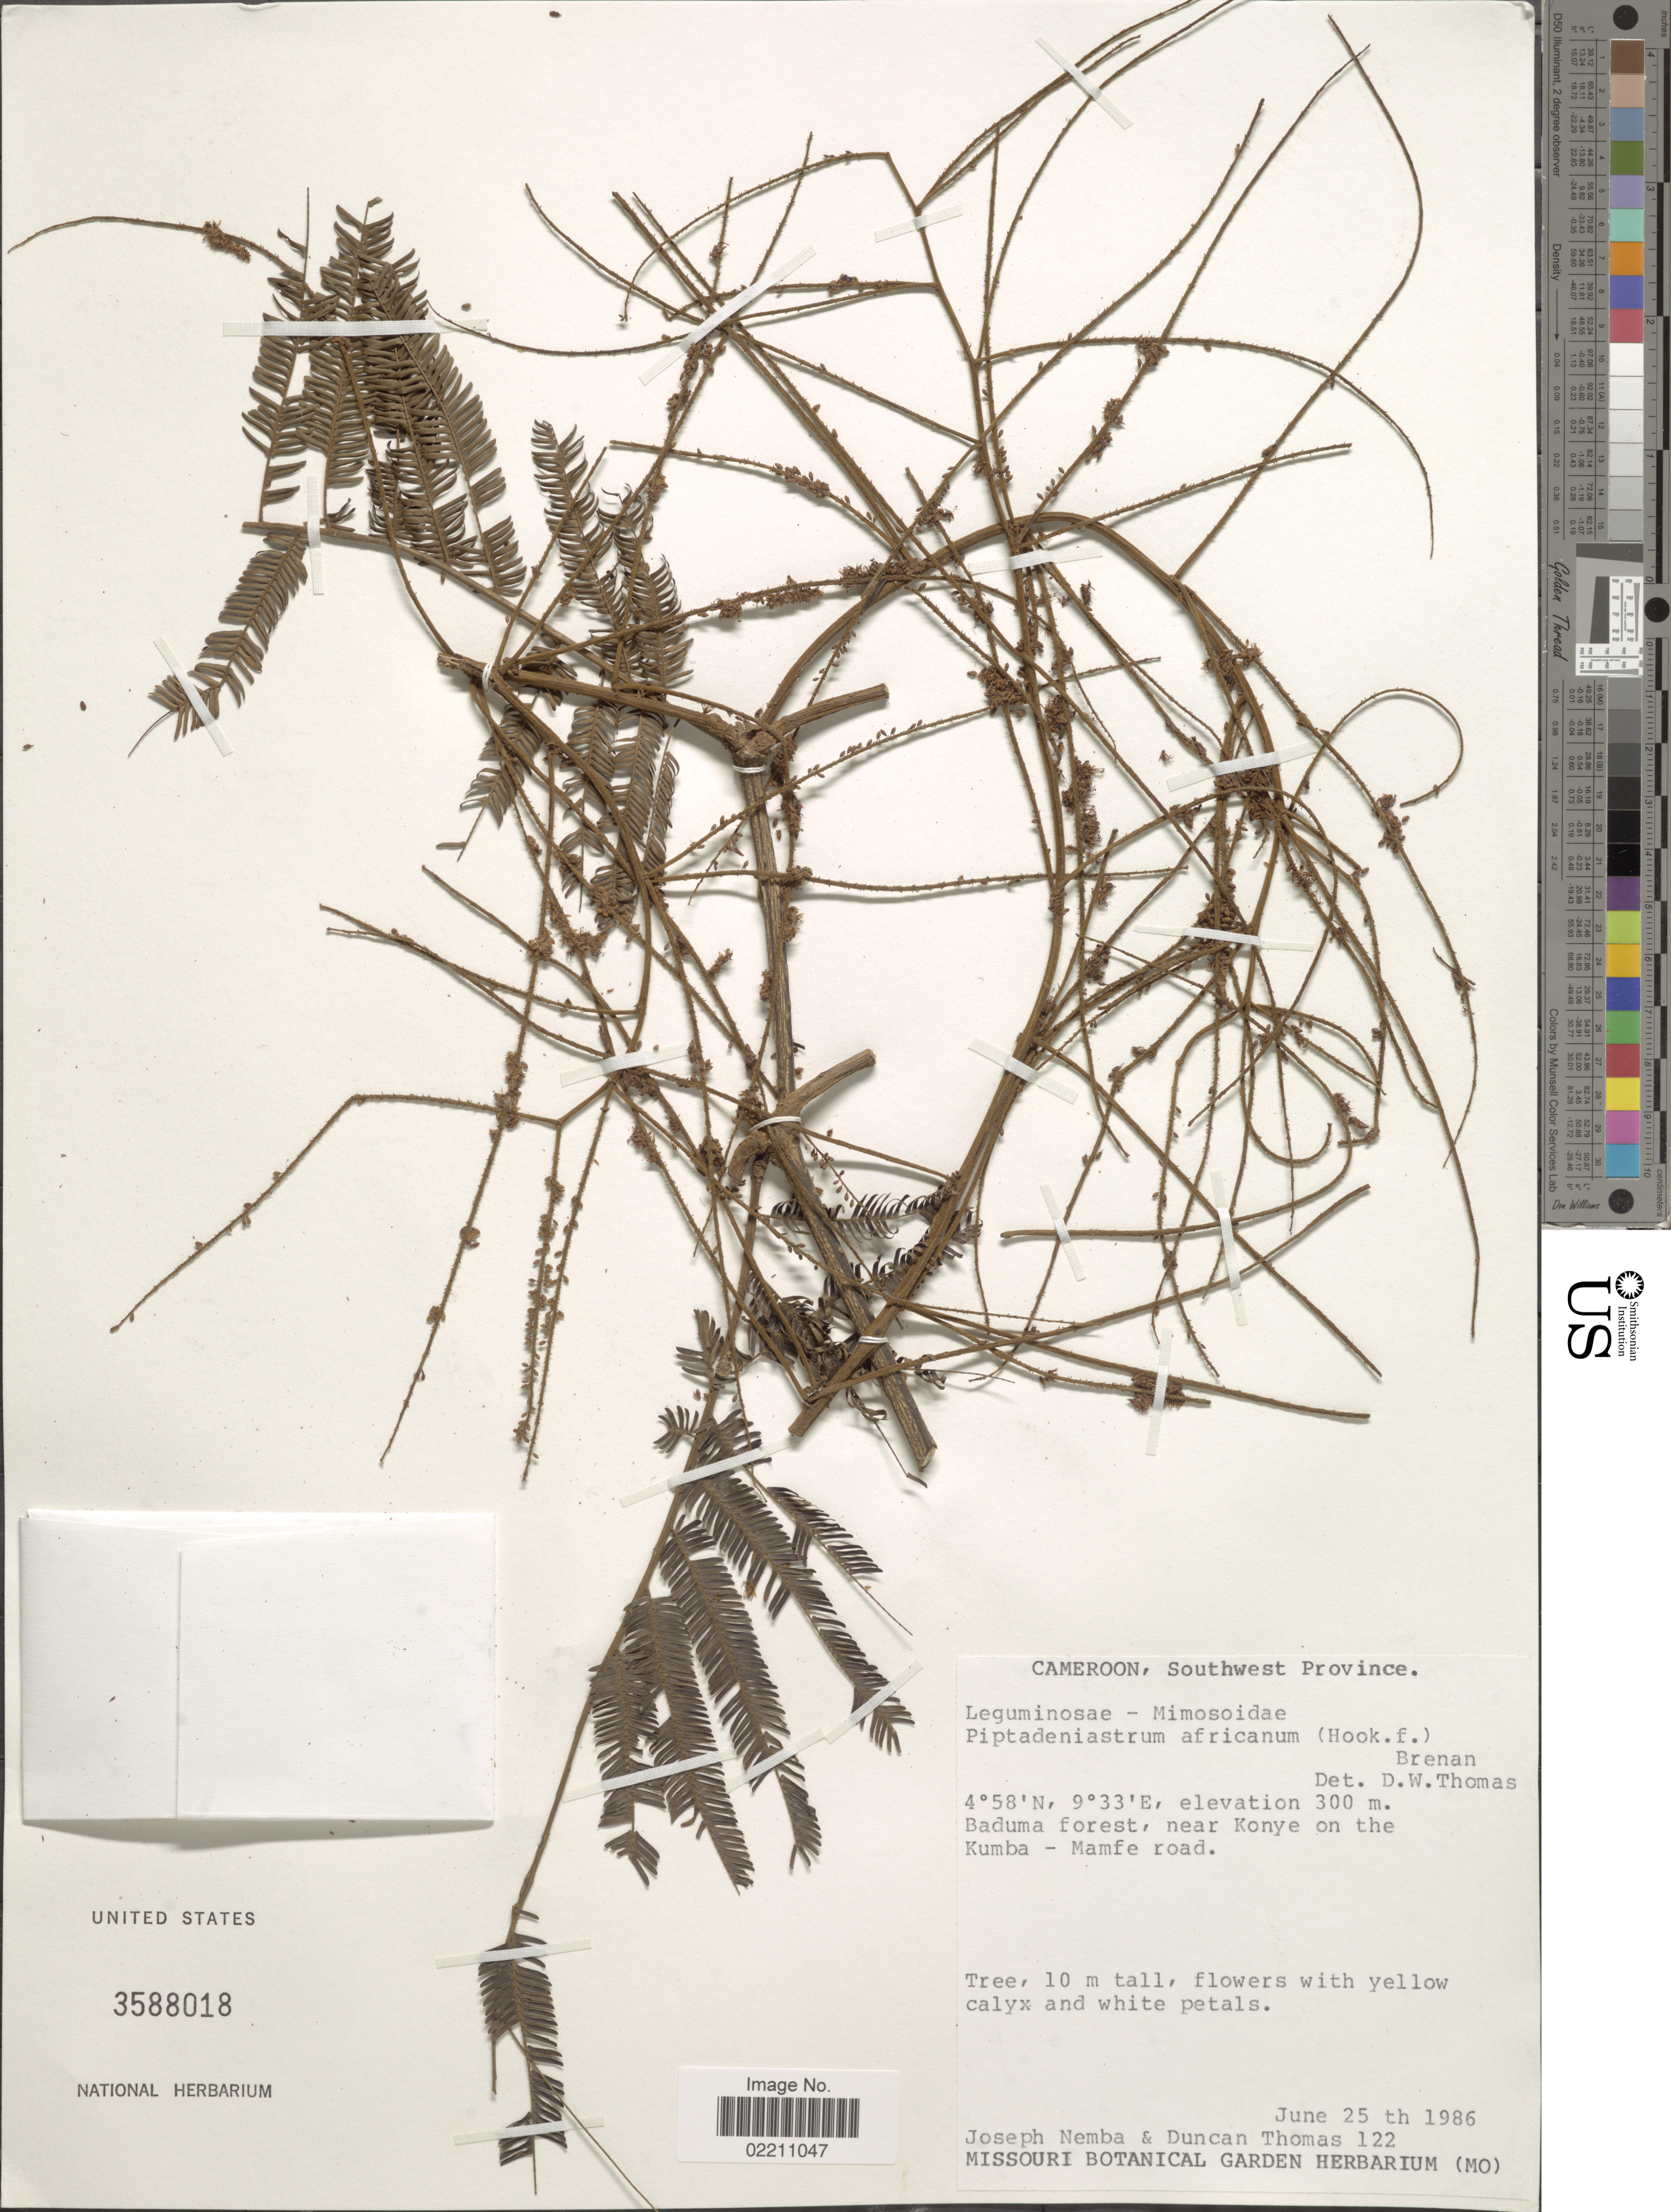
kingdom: Plantae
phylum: Tracheophyta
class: Magnoliopsida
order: Fabales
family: Fabaceae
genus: Piptadeniastrum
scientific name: Piptadeniastrum africanum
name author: (Hook. f.) Brenan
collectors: J. Nemba & D. W. Thomas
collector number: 122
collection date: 1986-06-25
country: Cameroon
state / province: Sud-Ouest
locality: Baduma forest, near Konye on the Kumba - Mamfe road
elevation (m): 300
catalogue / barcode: US 3588018